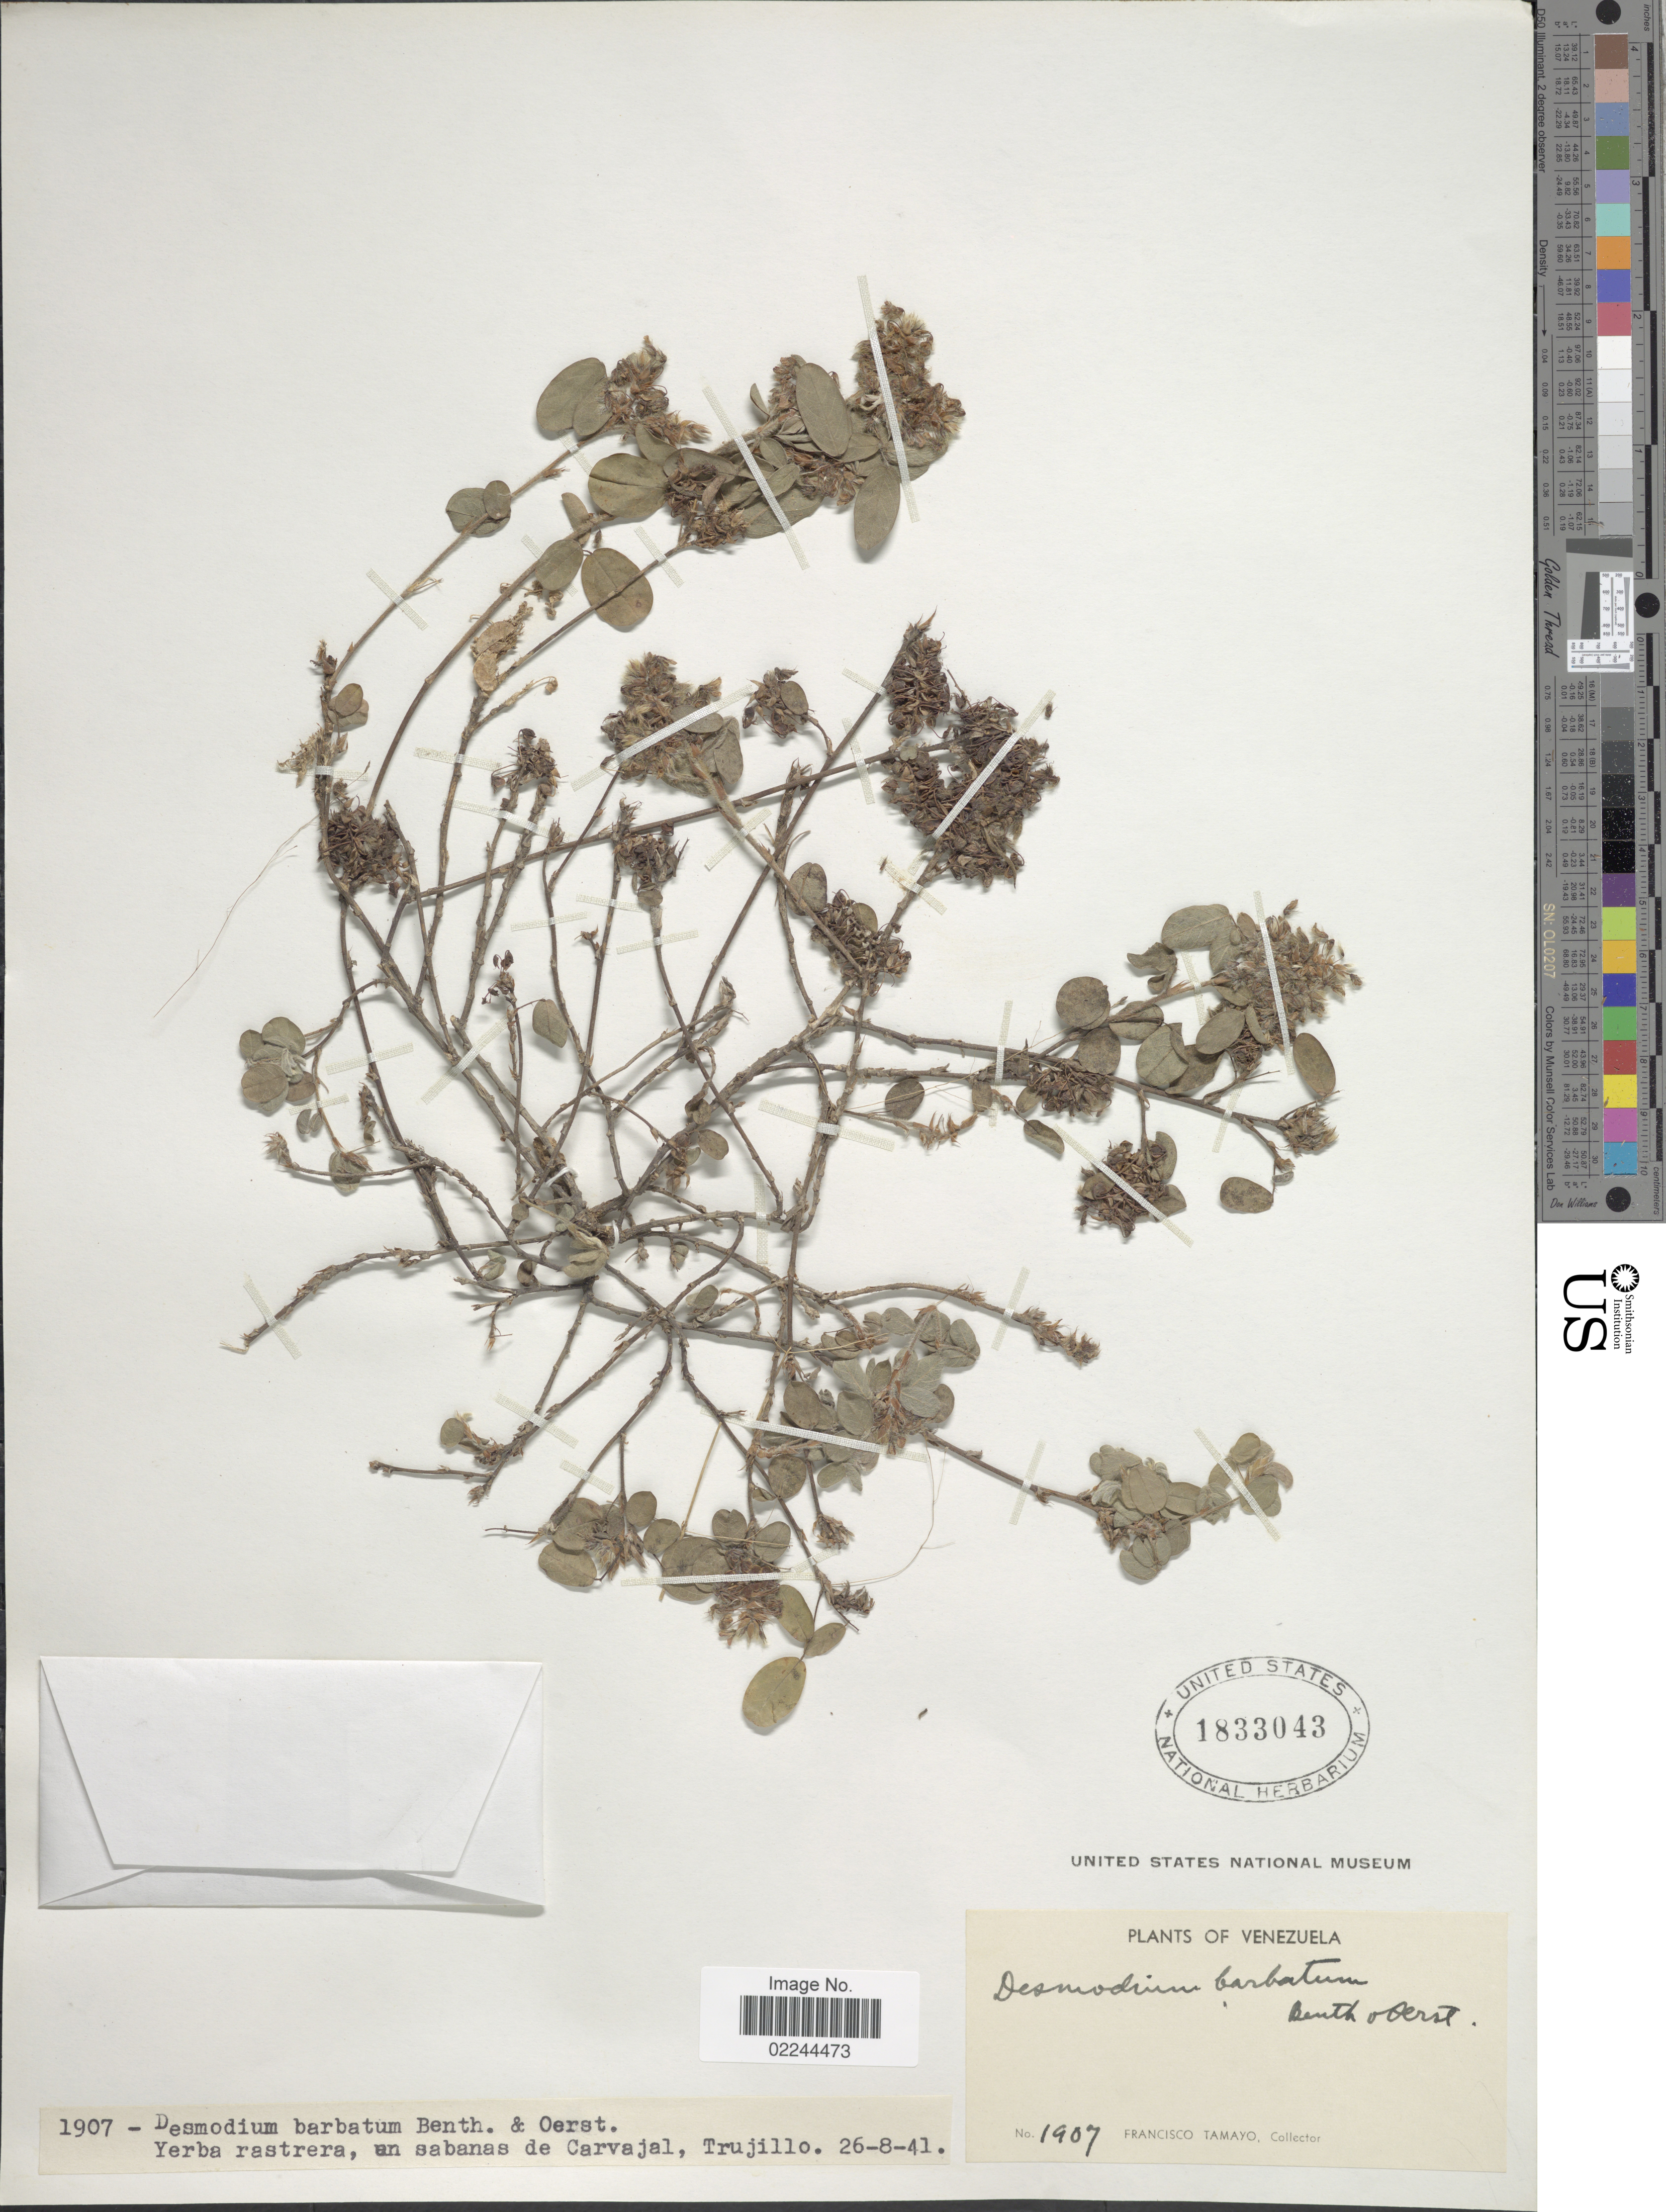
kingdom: Plantae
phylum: Tracheophyta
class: Magnoliopsida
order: Fabales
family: Fabaceae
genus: Grona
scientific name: Grona barbata var. barbata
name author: (L.) H. Ohashi & K. Ohashi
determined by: Strong, Mark T., (BOT), Smithsonian Institution - National Museum of Natural History (UNITED STATES)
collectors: F. Tamayo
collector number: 1907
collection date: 1941-08-26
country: Venezuela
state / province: Trujillo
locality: Un sabanas de Carvajal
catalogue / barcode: US 1833043